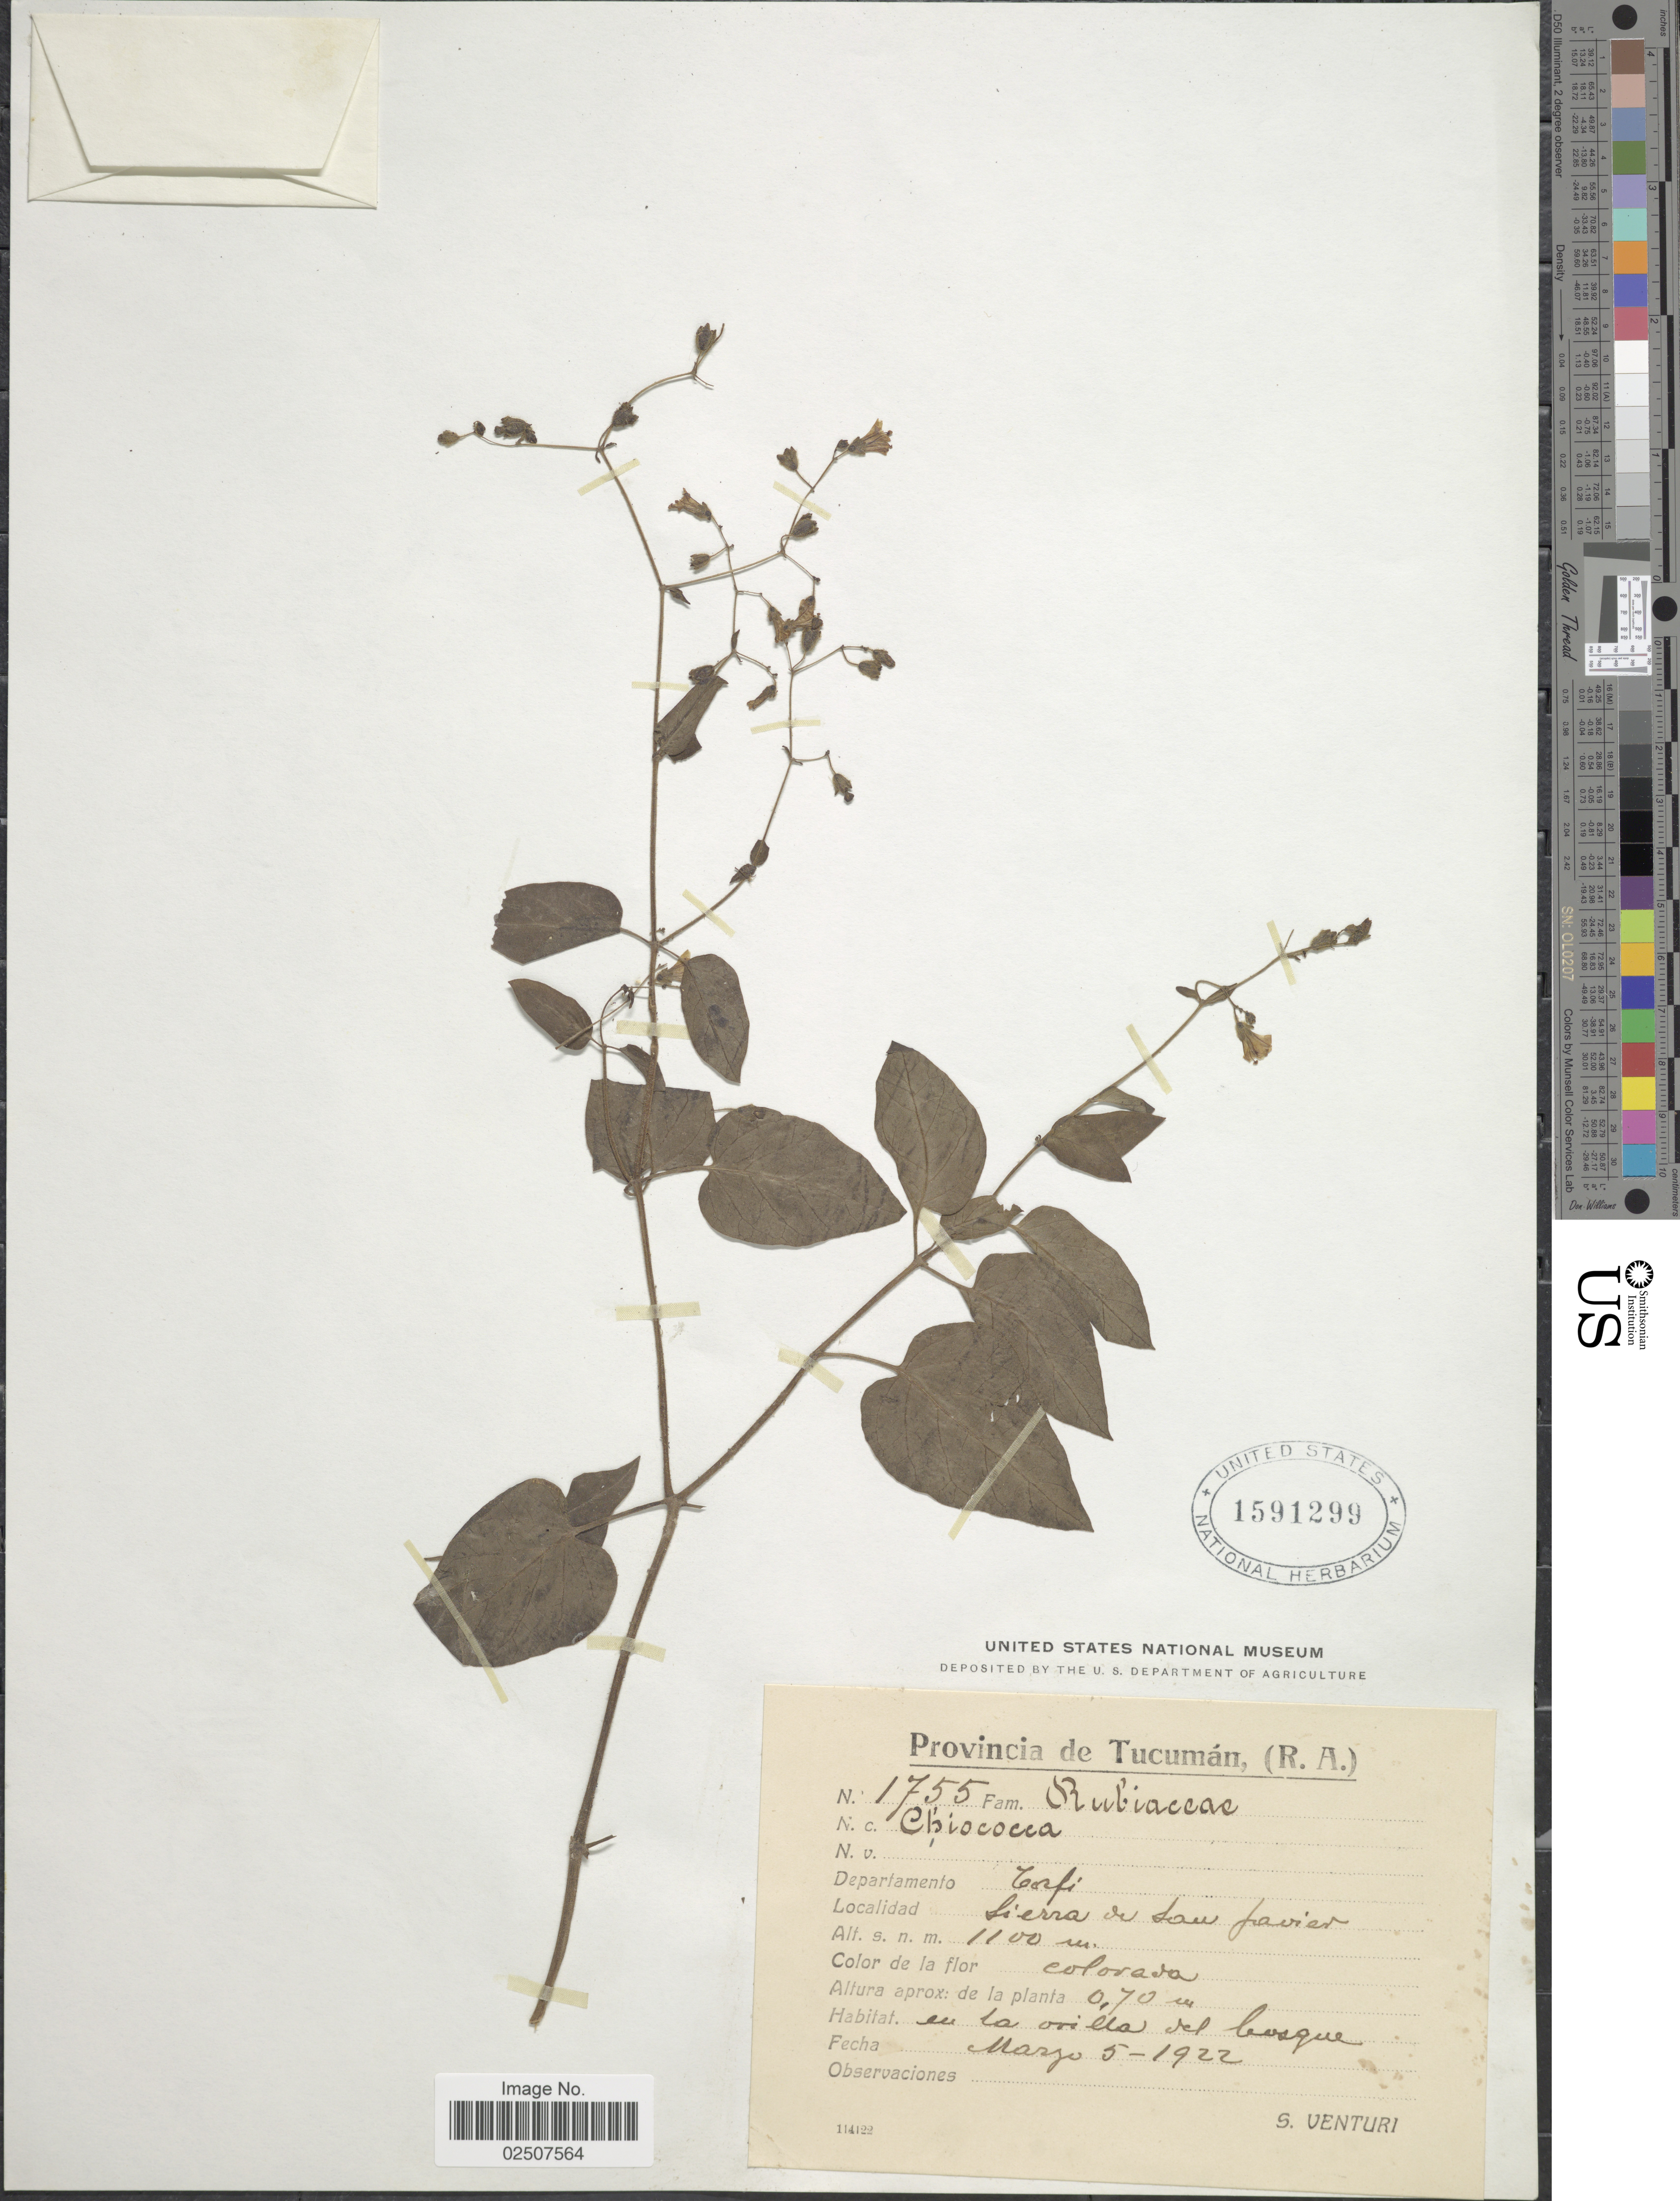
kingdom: Plantae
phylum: Tracheophyta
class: Magnoliopsida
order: Gentianales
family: Rubiaceae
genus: Chiococca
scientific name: Chiococca alba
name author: (L.) Hitchc.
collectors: S. Venturi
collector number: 1755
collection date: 1922-03-05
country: Argentina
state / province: Tucuman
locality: Provincia de Tucuman, (R.A.), Departamento Tafi, Sierra de San Javier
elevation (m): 1100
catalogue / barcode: US 1591299